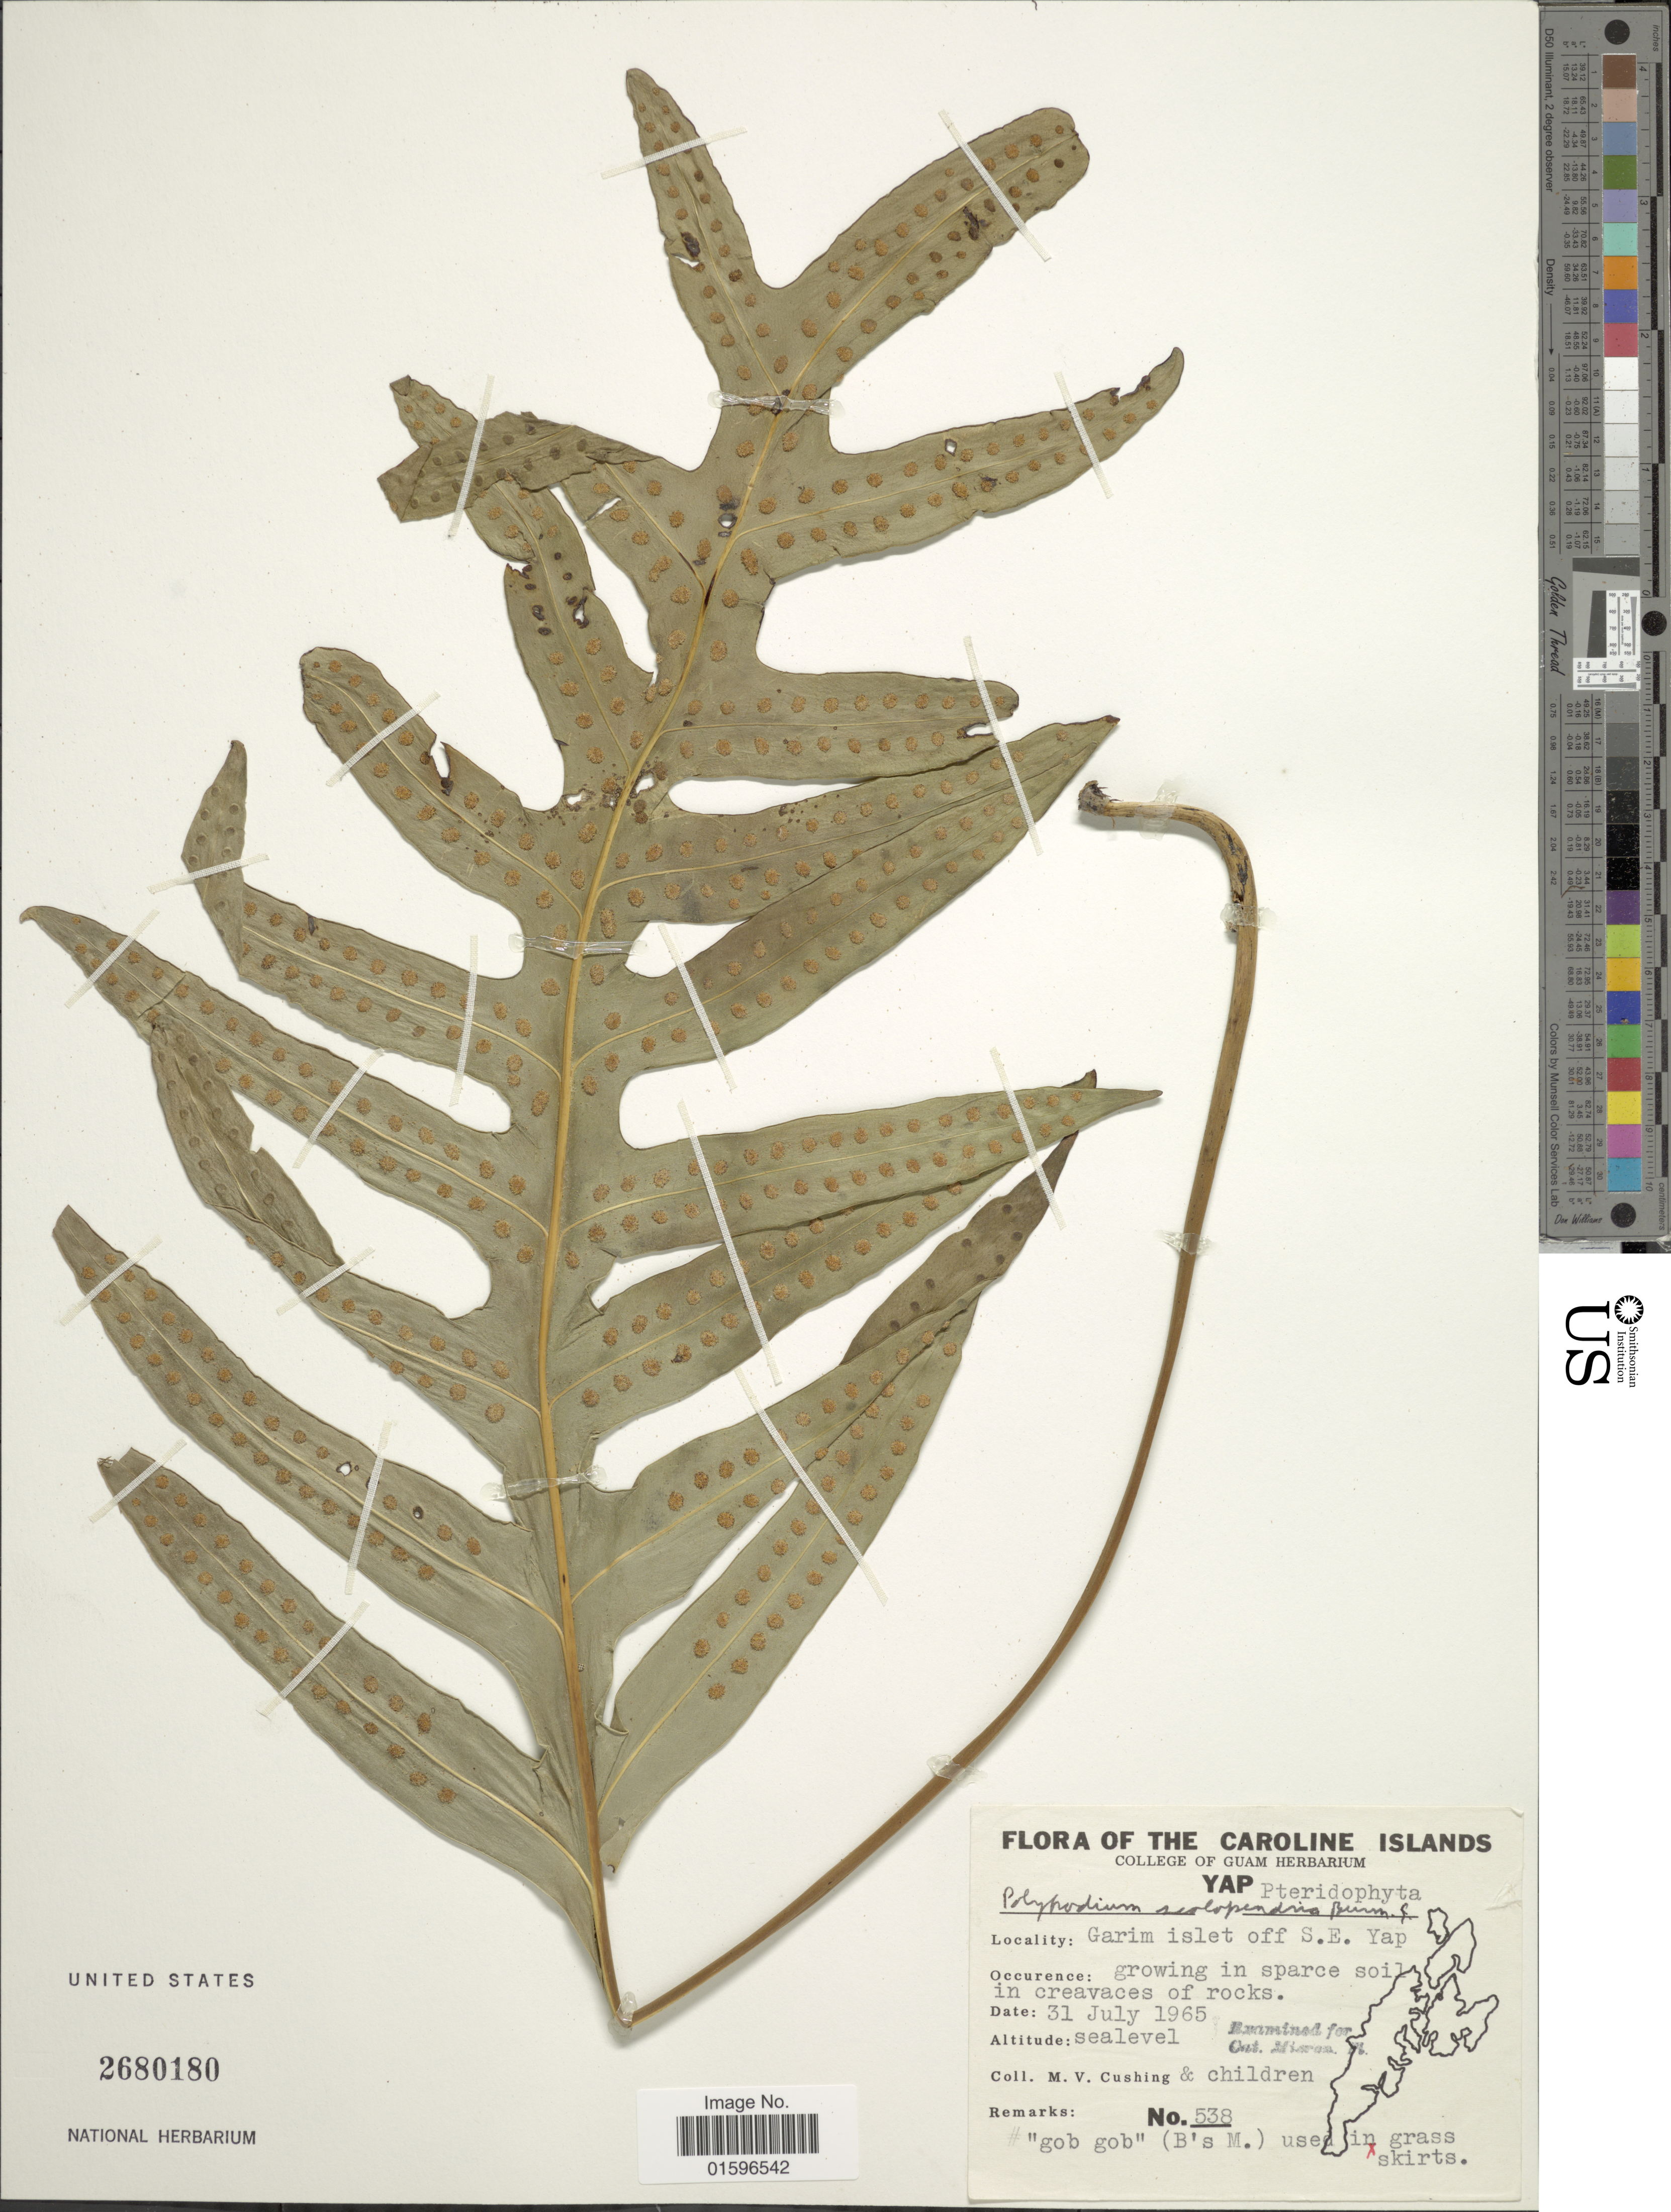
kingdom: Plantae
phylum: Tracheophyta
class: Polypodiopsida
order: Polypodiales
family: Polypodiaceae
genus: Polypodium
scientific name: Polypodium scolopendria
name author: Burm. f.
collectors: M. V. Cushing & et al.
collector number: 538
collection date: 1965-07-31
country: Micronesia, Federated States of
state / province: Yap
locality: Carolines Islands, Yap, Garim islet off S.E. Yap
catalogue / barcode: US 2680180